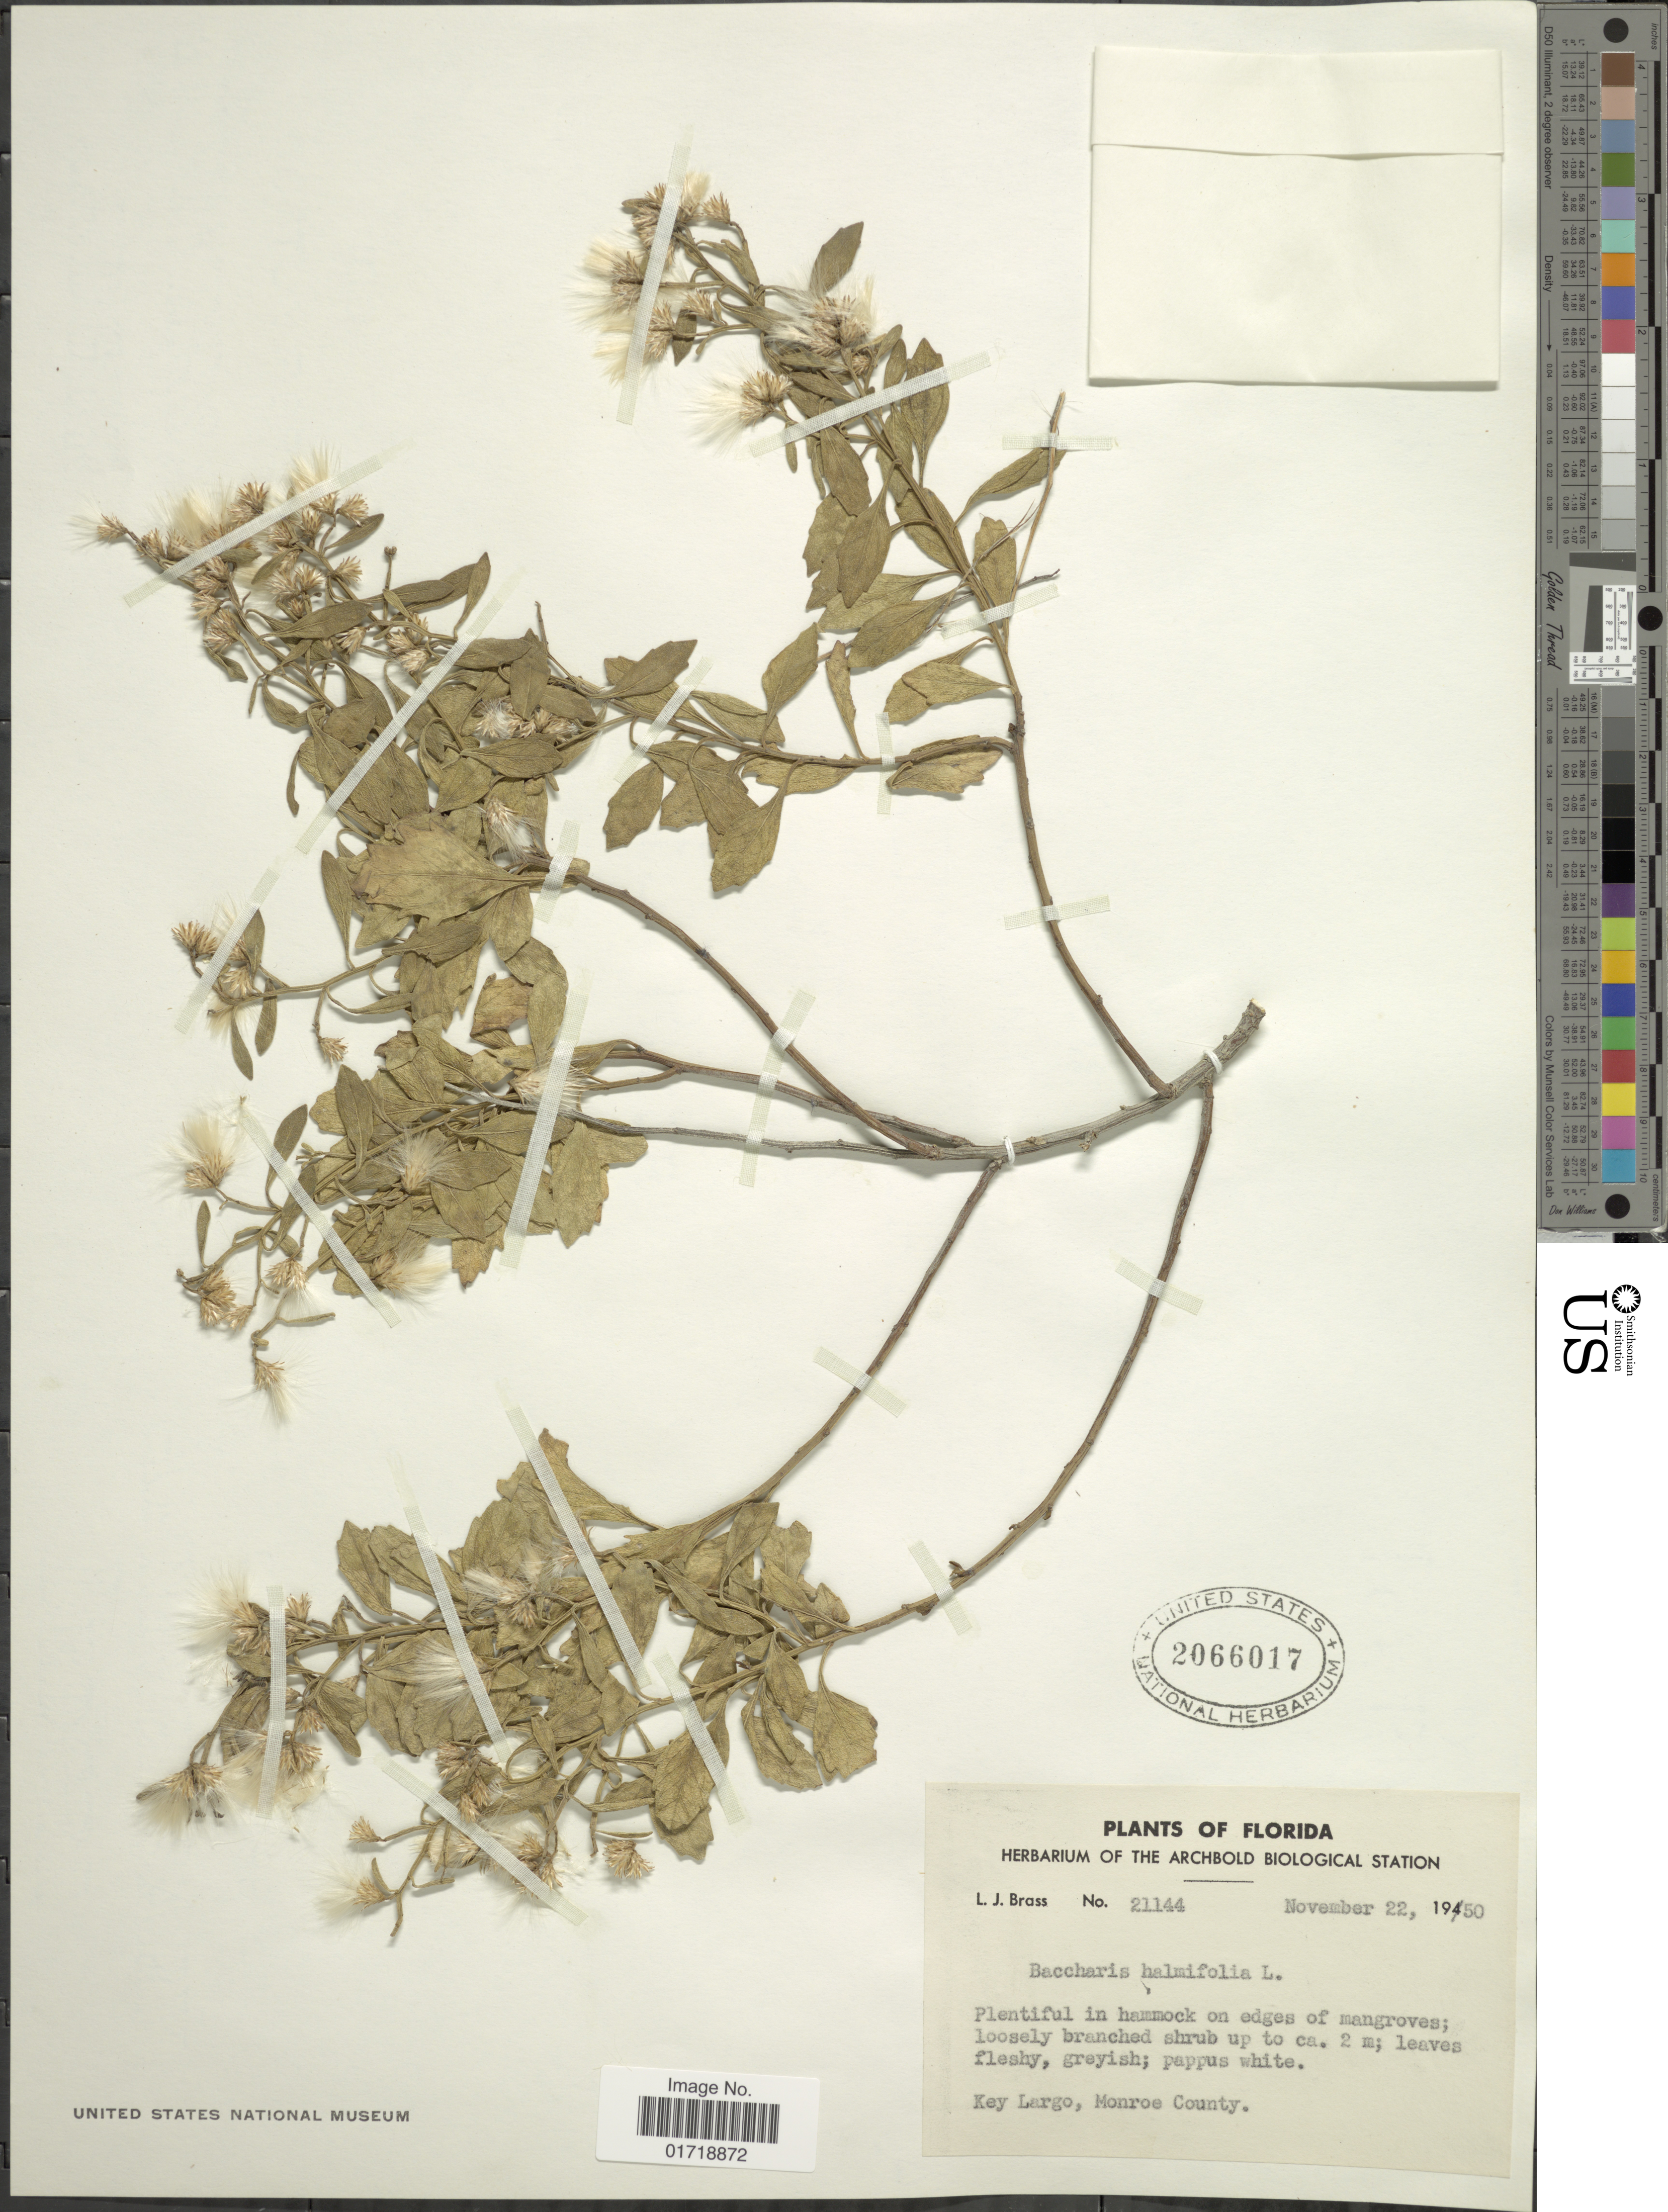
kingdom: Plantae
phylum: Tracheophyta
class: Magnoliopsida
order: Asterales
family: Asteraceae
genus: Baccharis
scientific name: Baccharis halimifolia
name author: L.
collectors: L. J. Brass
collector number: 21144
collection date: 1950-11-22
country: United States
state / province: Florida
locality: Key largo, Monroe County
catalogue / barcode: US 2066017